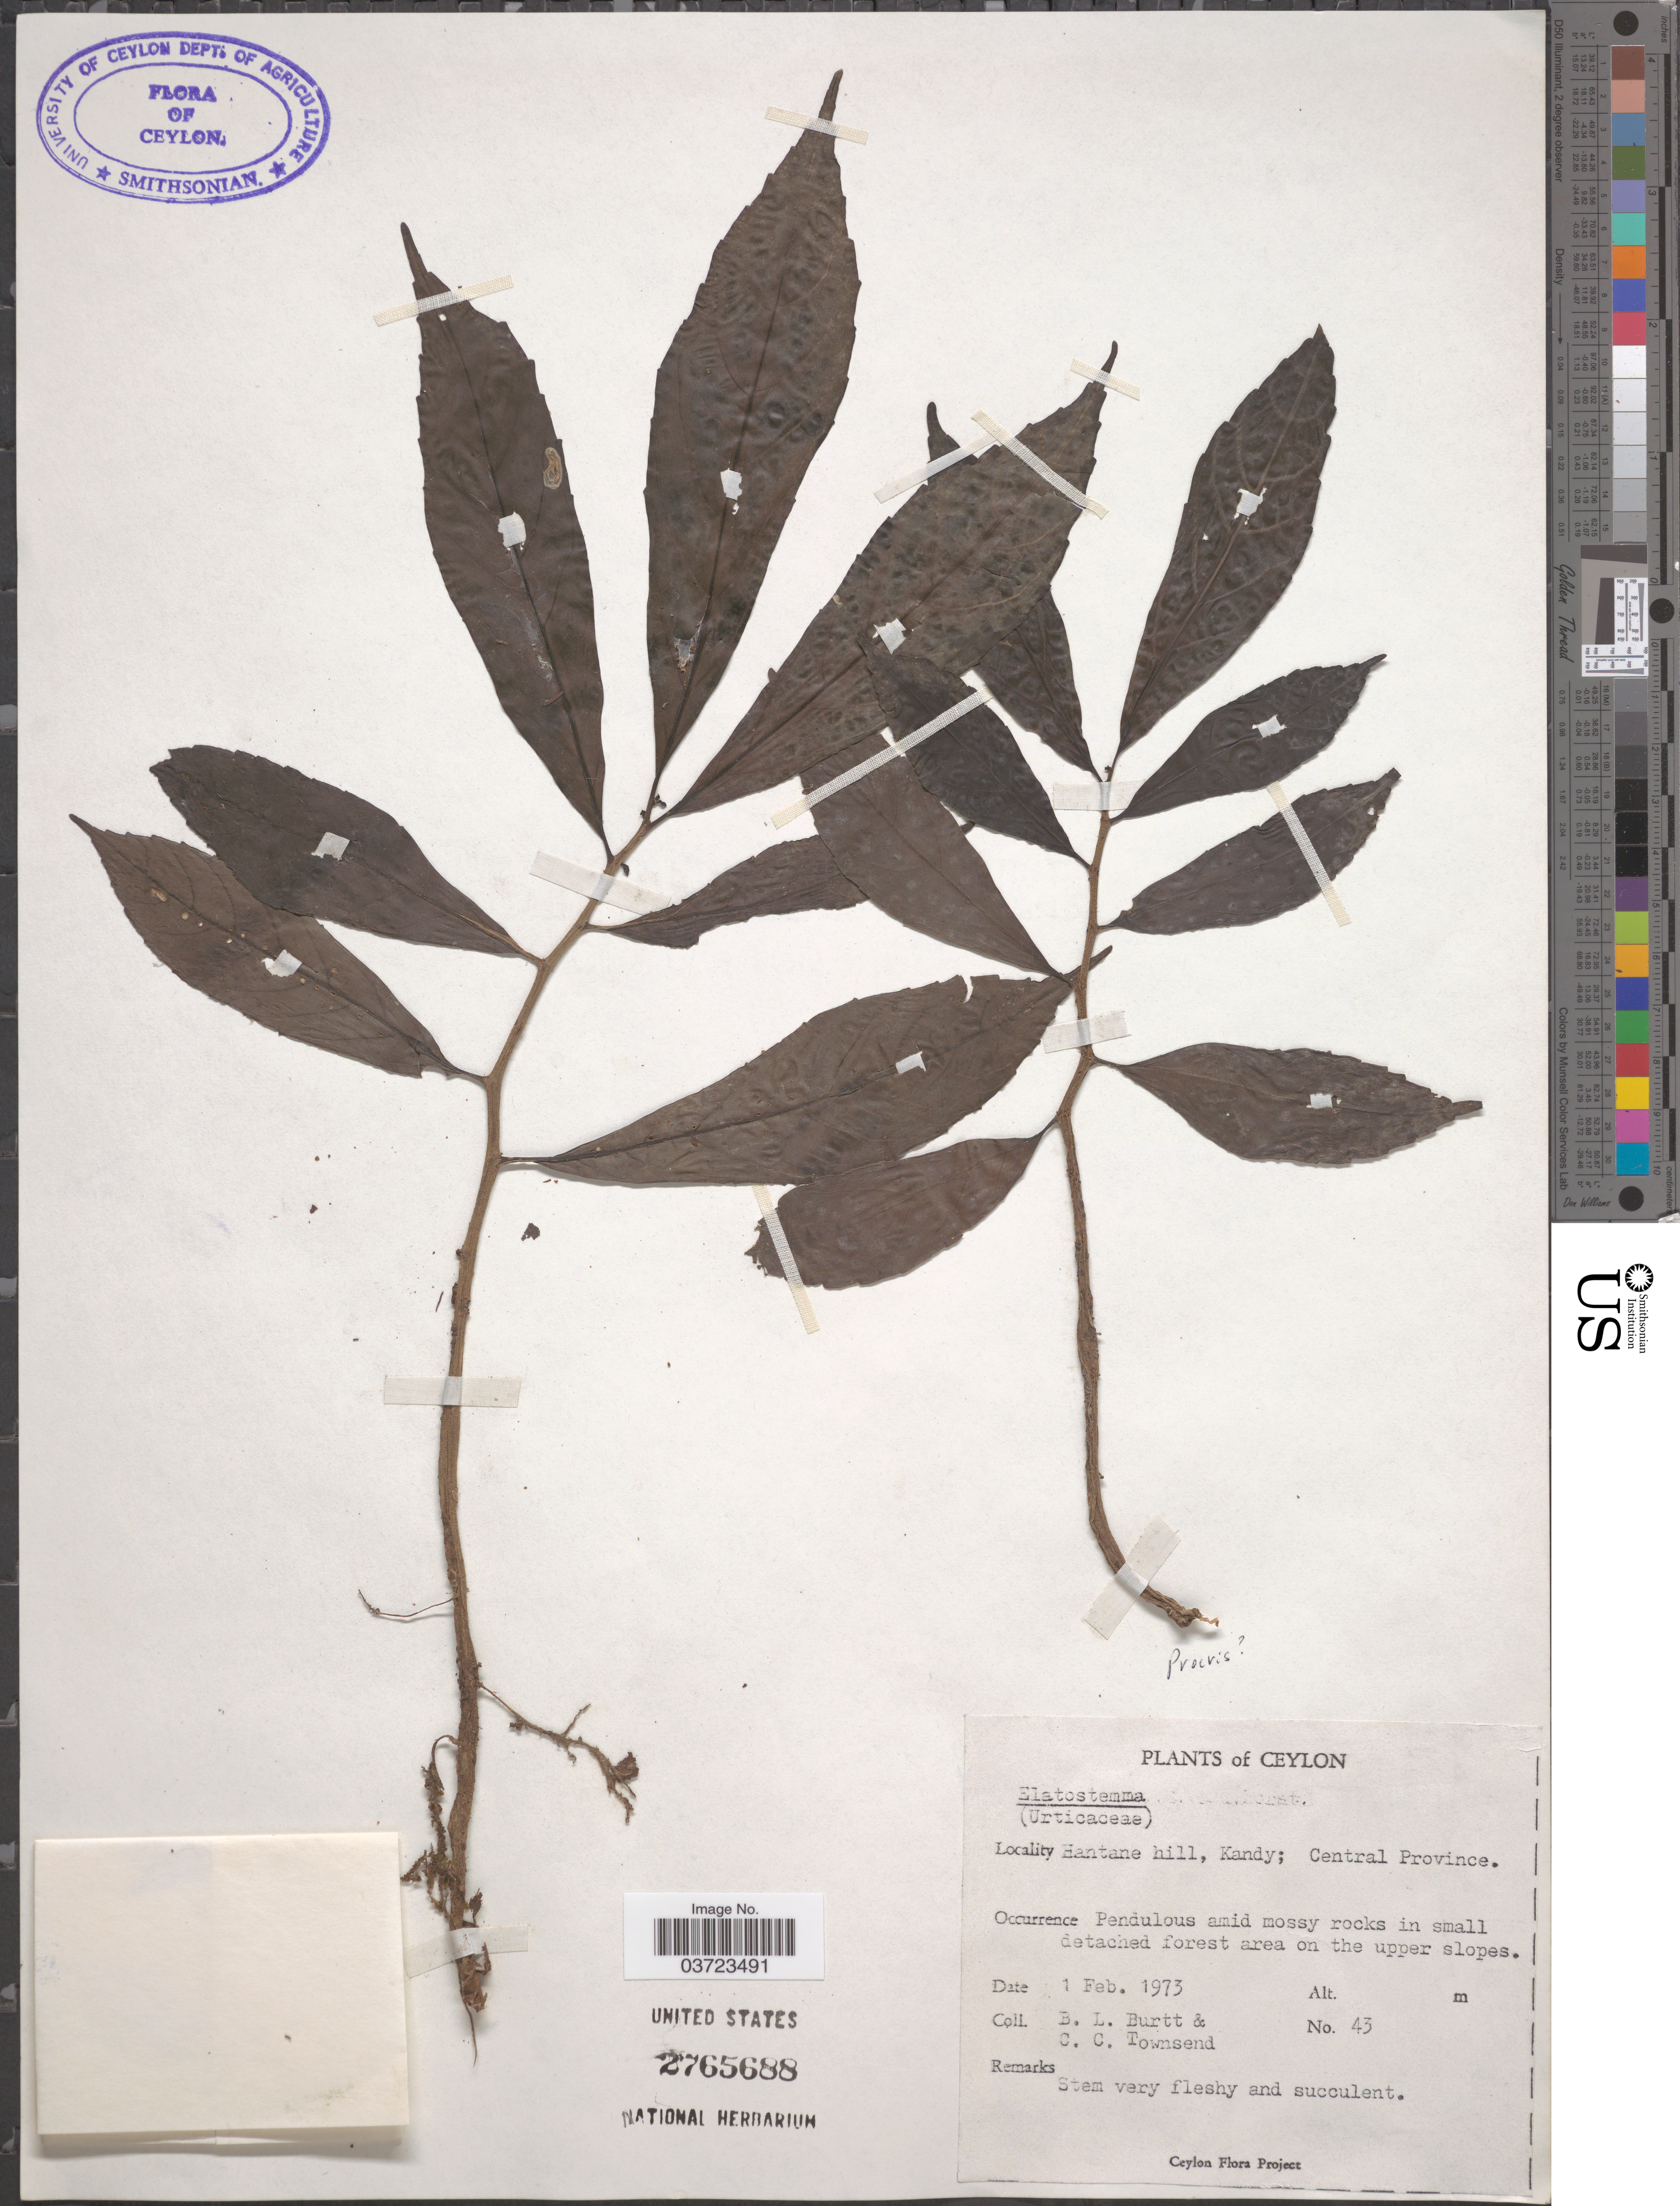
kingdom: Plantae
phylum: Tracheophyta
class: Magnoliopsida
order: Rosales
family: Urticaceae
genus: Elatostema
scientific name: Elatostema sp.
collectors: B. L. Burtt & C. C. Townsend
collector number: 43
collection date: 1973-02-01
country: Sri Lanka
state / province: Central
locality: Ceylon. Hantane hill, Kandy; Central Province.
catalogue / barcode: US 2765688